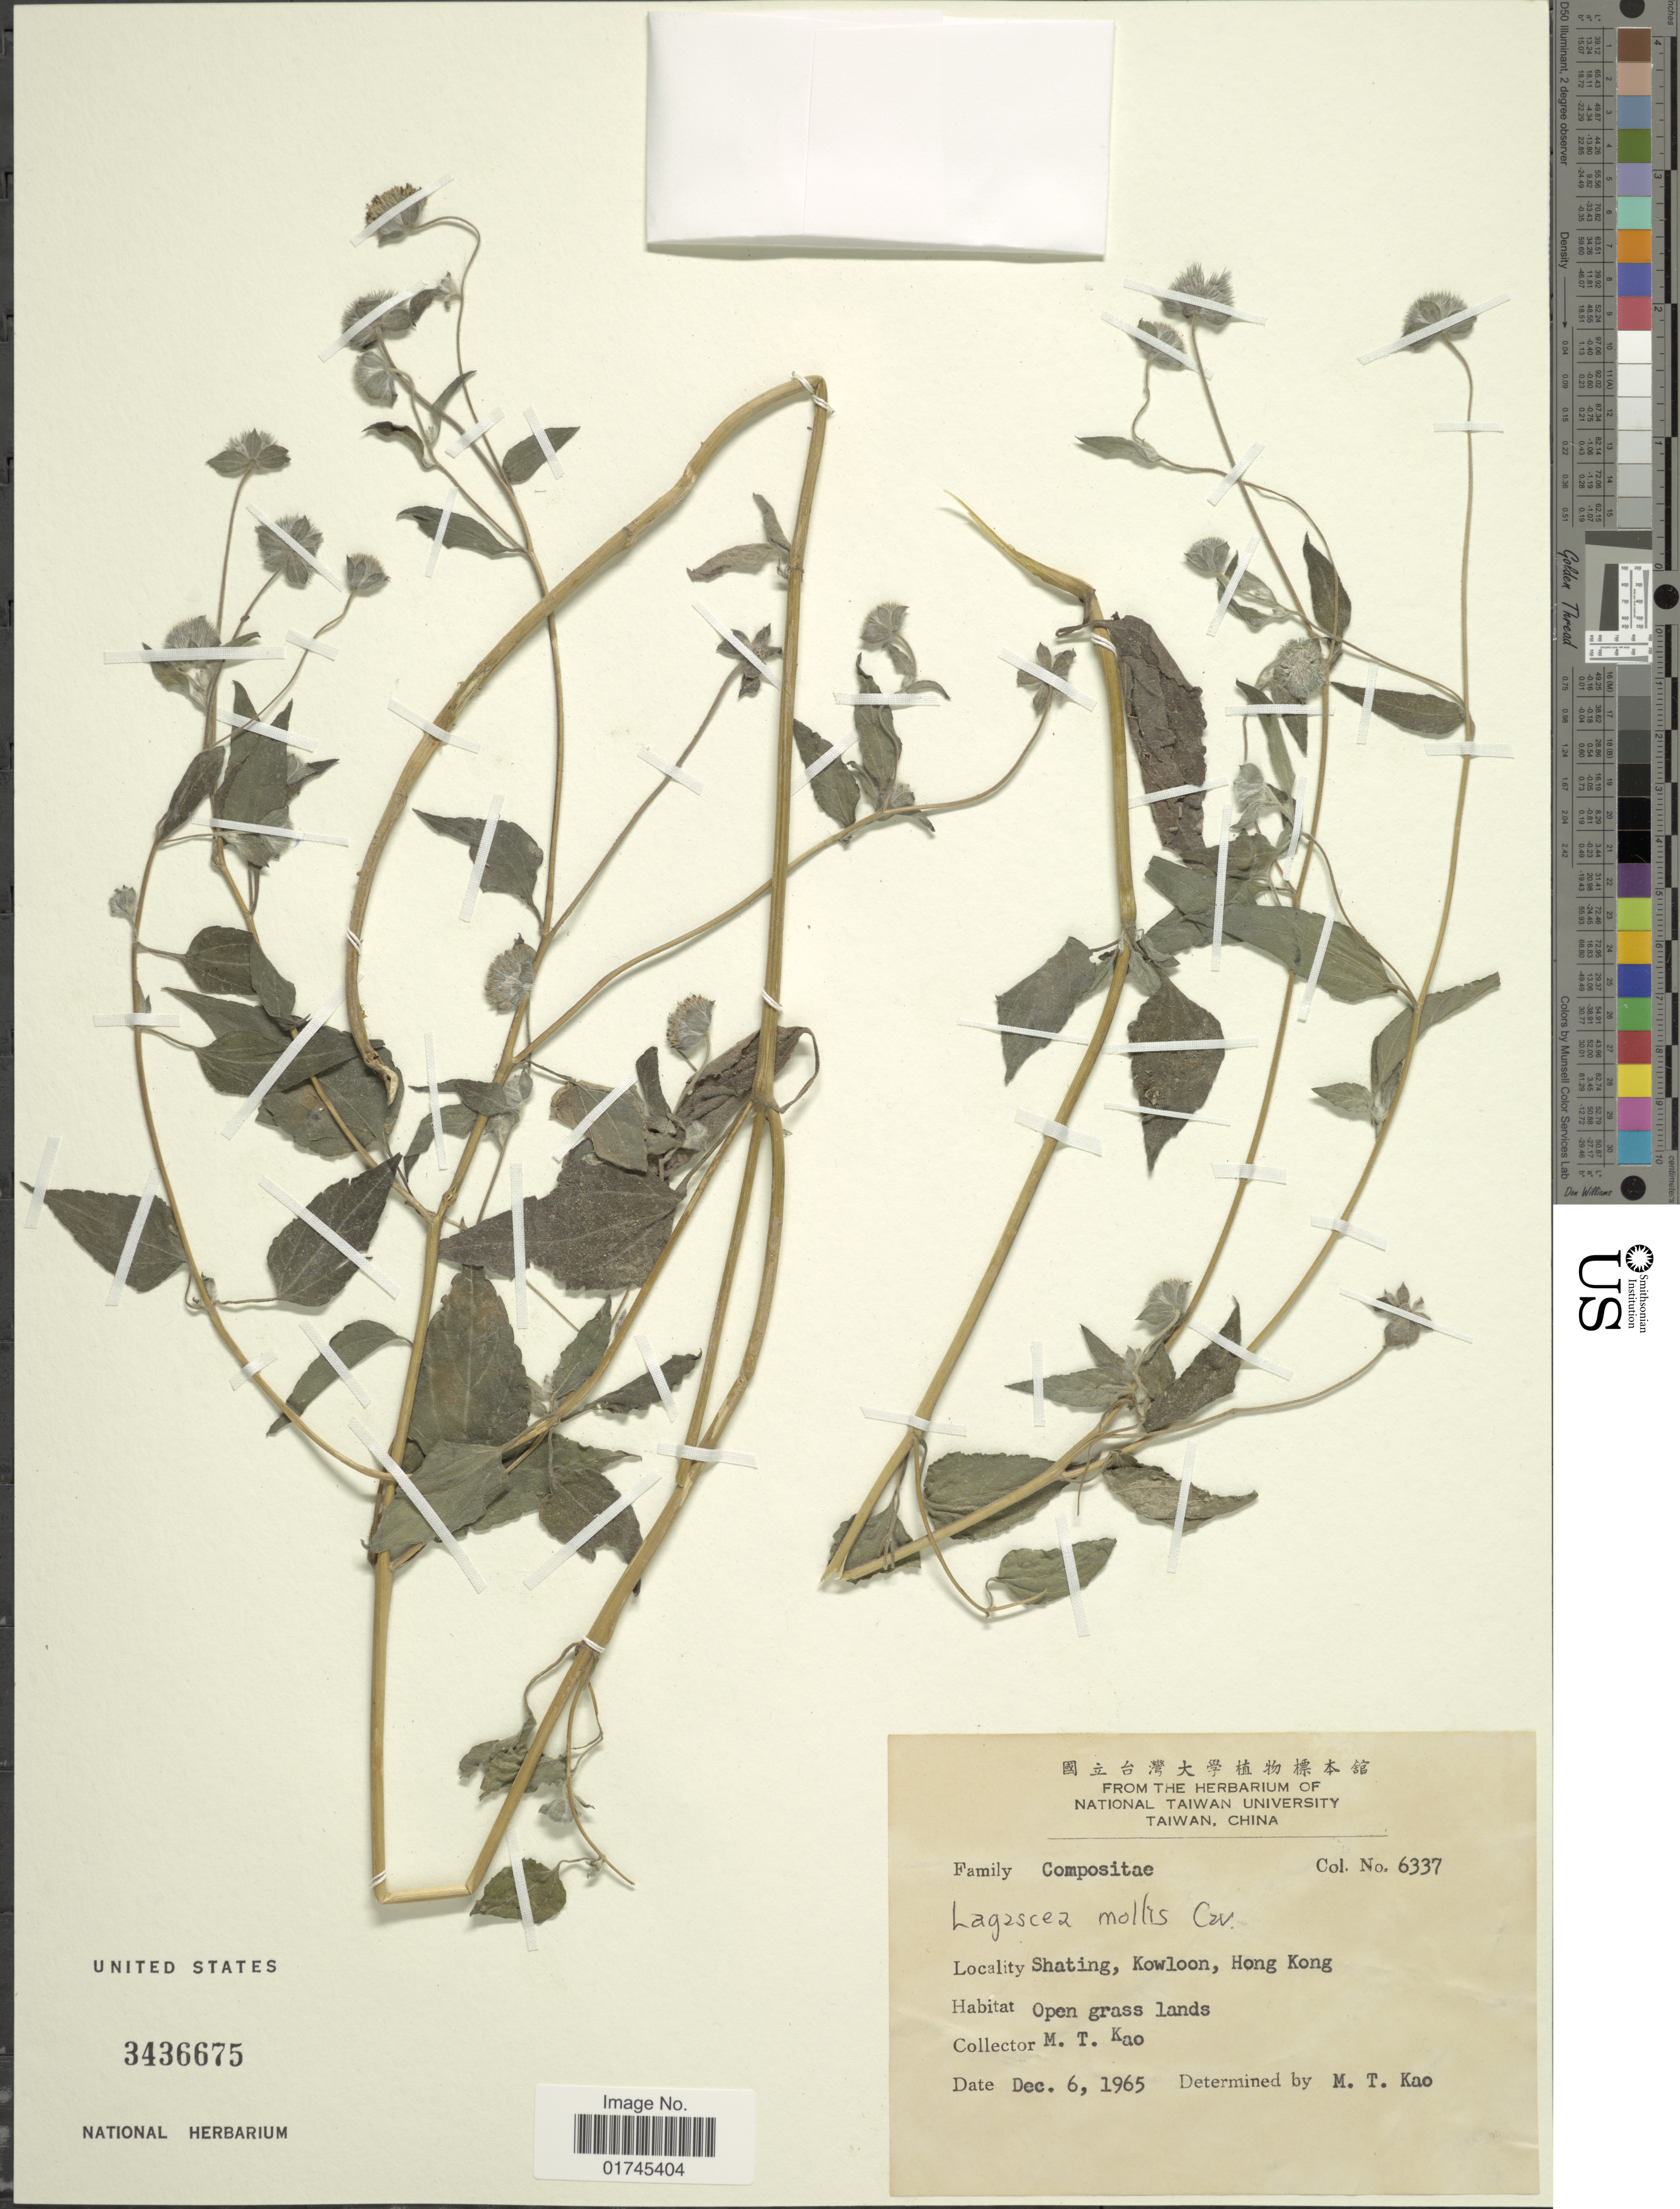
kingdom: Plantae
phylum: Tracheophyta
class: Magnoliopsida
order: Asterales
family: Asteraceae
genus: Lagascea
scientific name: Lagascea mollis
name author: Cav.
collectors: M. T. Kao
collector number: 6337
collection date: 1965-12-06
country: China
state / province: Hong Kong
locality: Shating, Kowloon.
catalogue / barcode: US 3436675